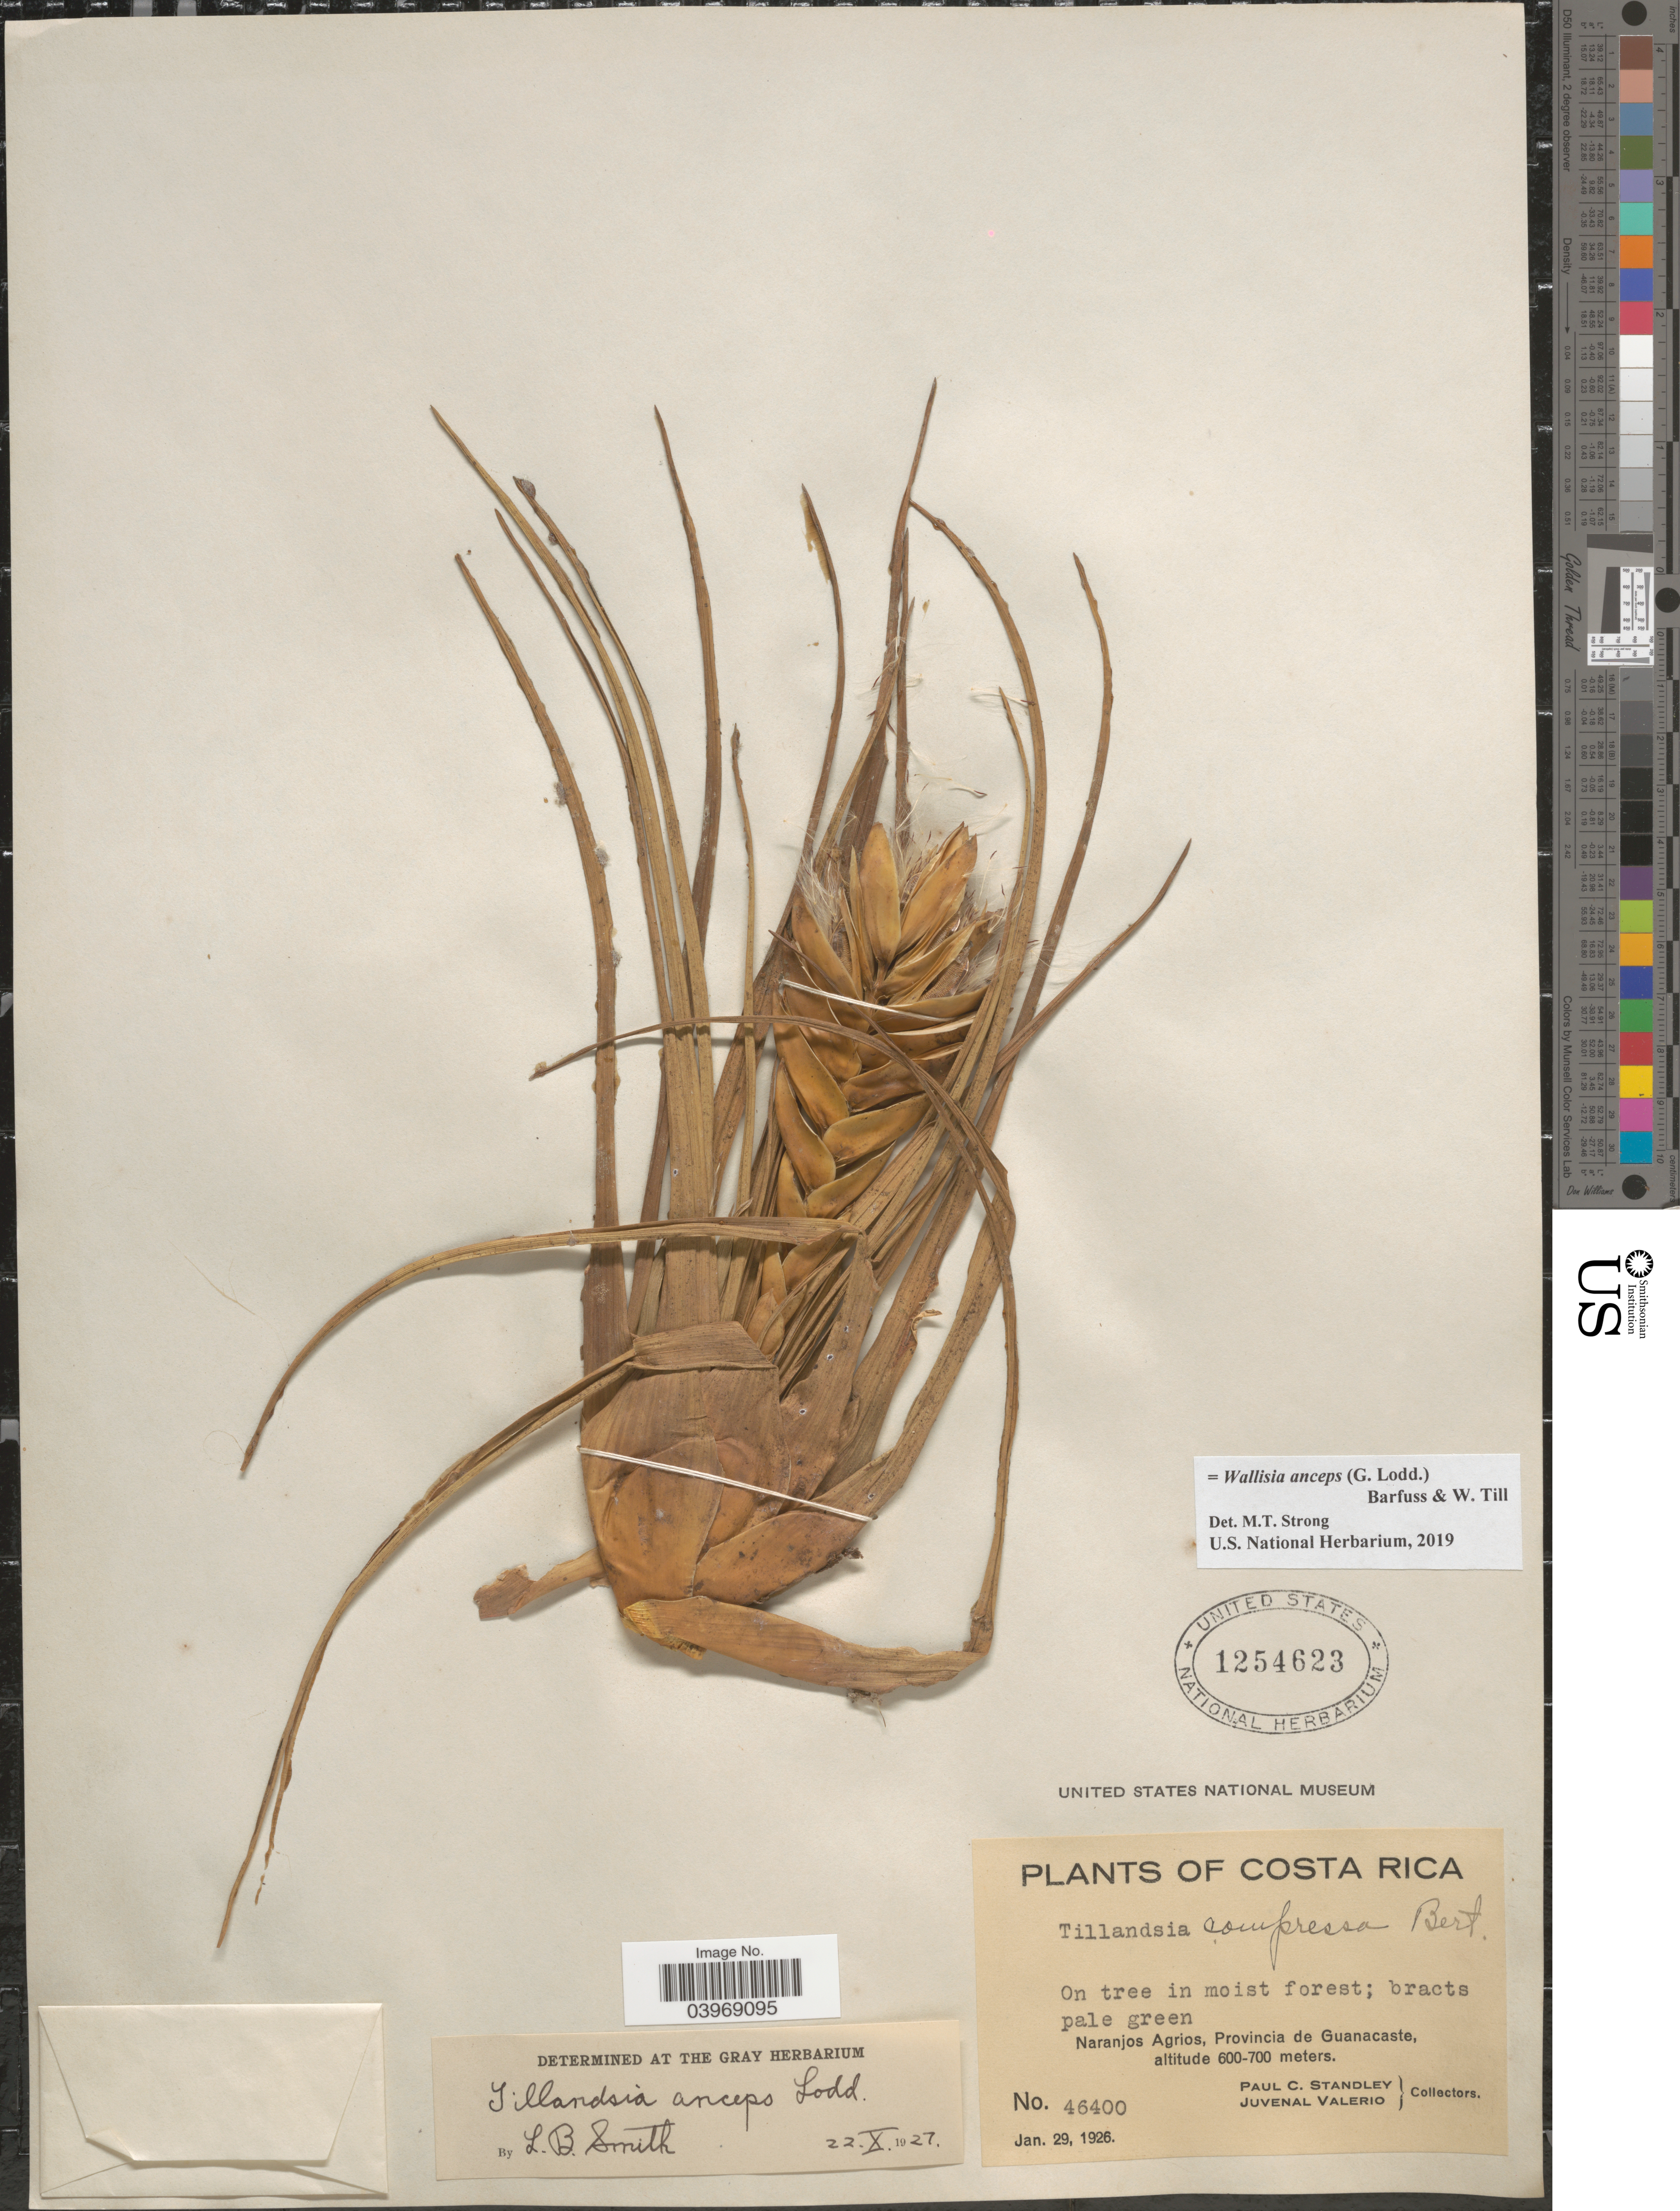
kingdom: Plantae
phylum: Tracheophyta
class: Liliopsida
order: Poales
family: Bromeliaceae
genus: Wallisia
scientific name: Wallisia anceps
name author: (G. Lodd.) Barfuss & W. Till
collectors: P. C. Standley & J. Valerio R.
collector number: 46400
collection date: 1926-01-29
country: Costa Rica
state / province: Guanacaste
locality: Naranjos Agrios.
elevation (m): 600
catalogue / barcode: US 1254623